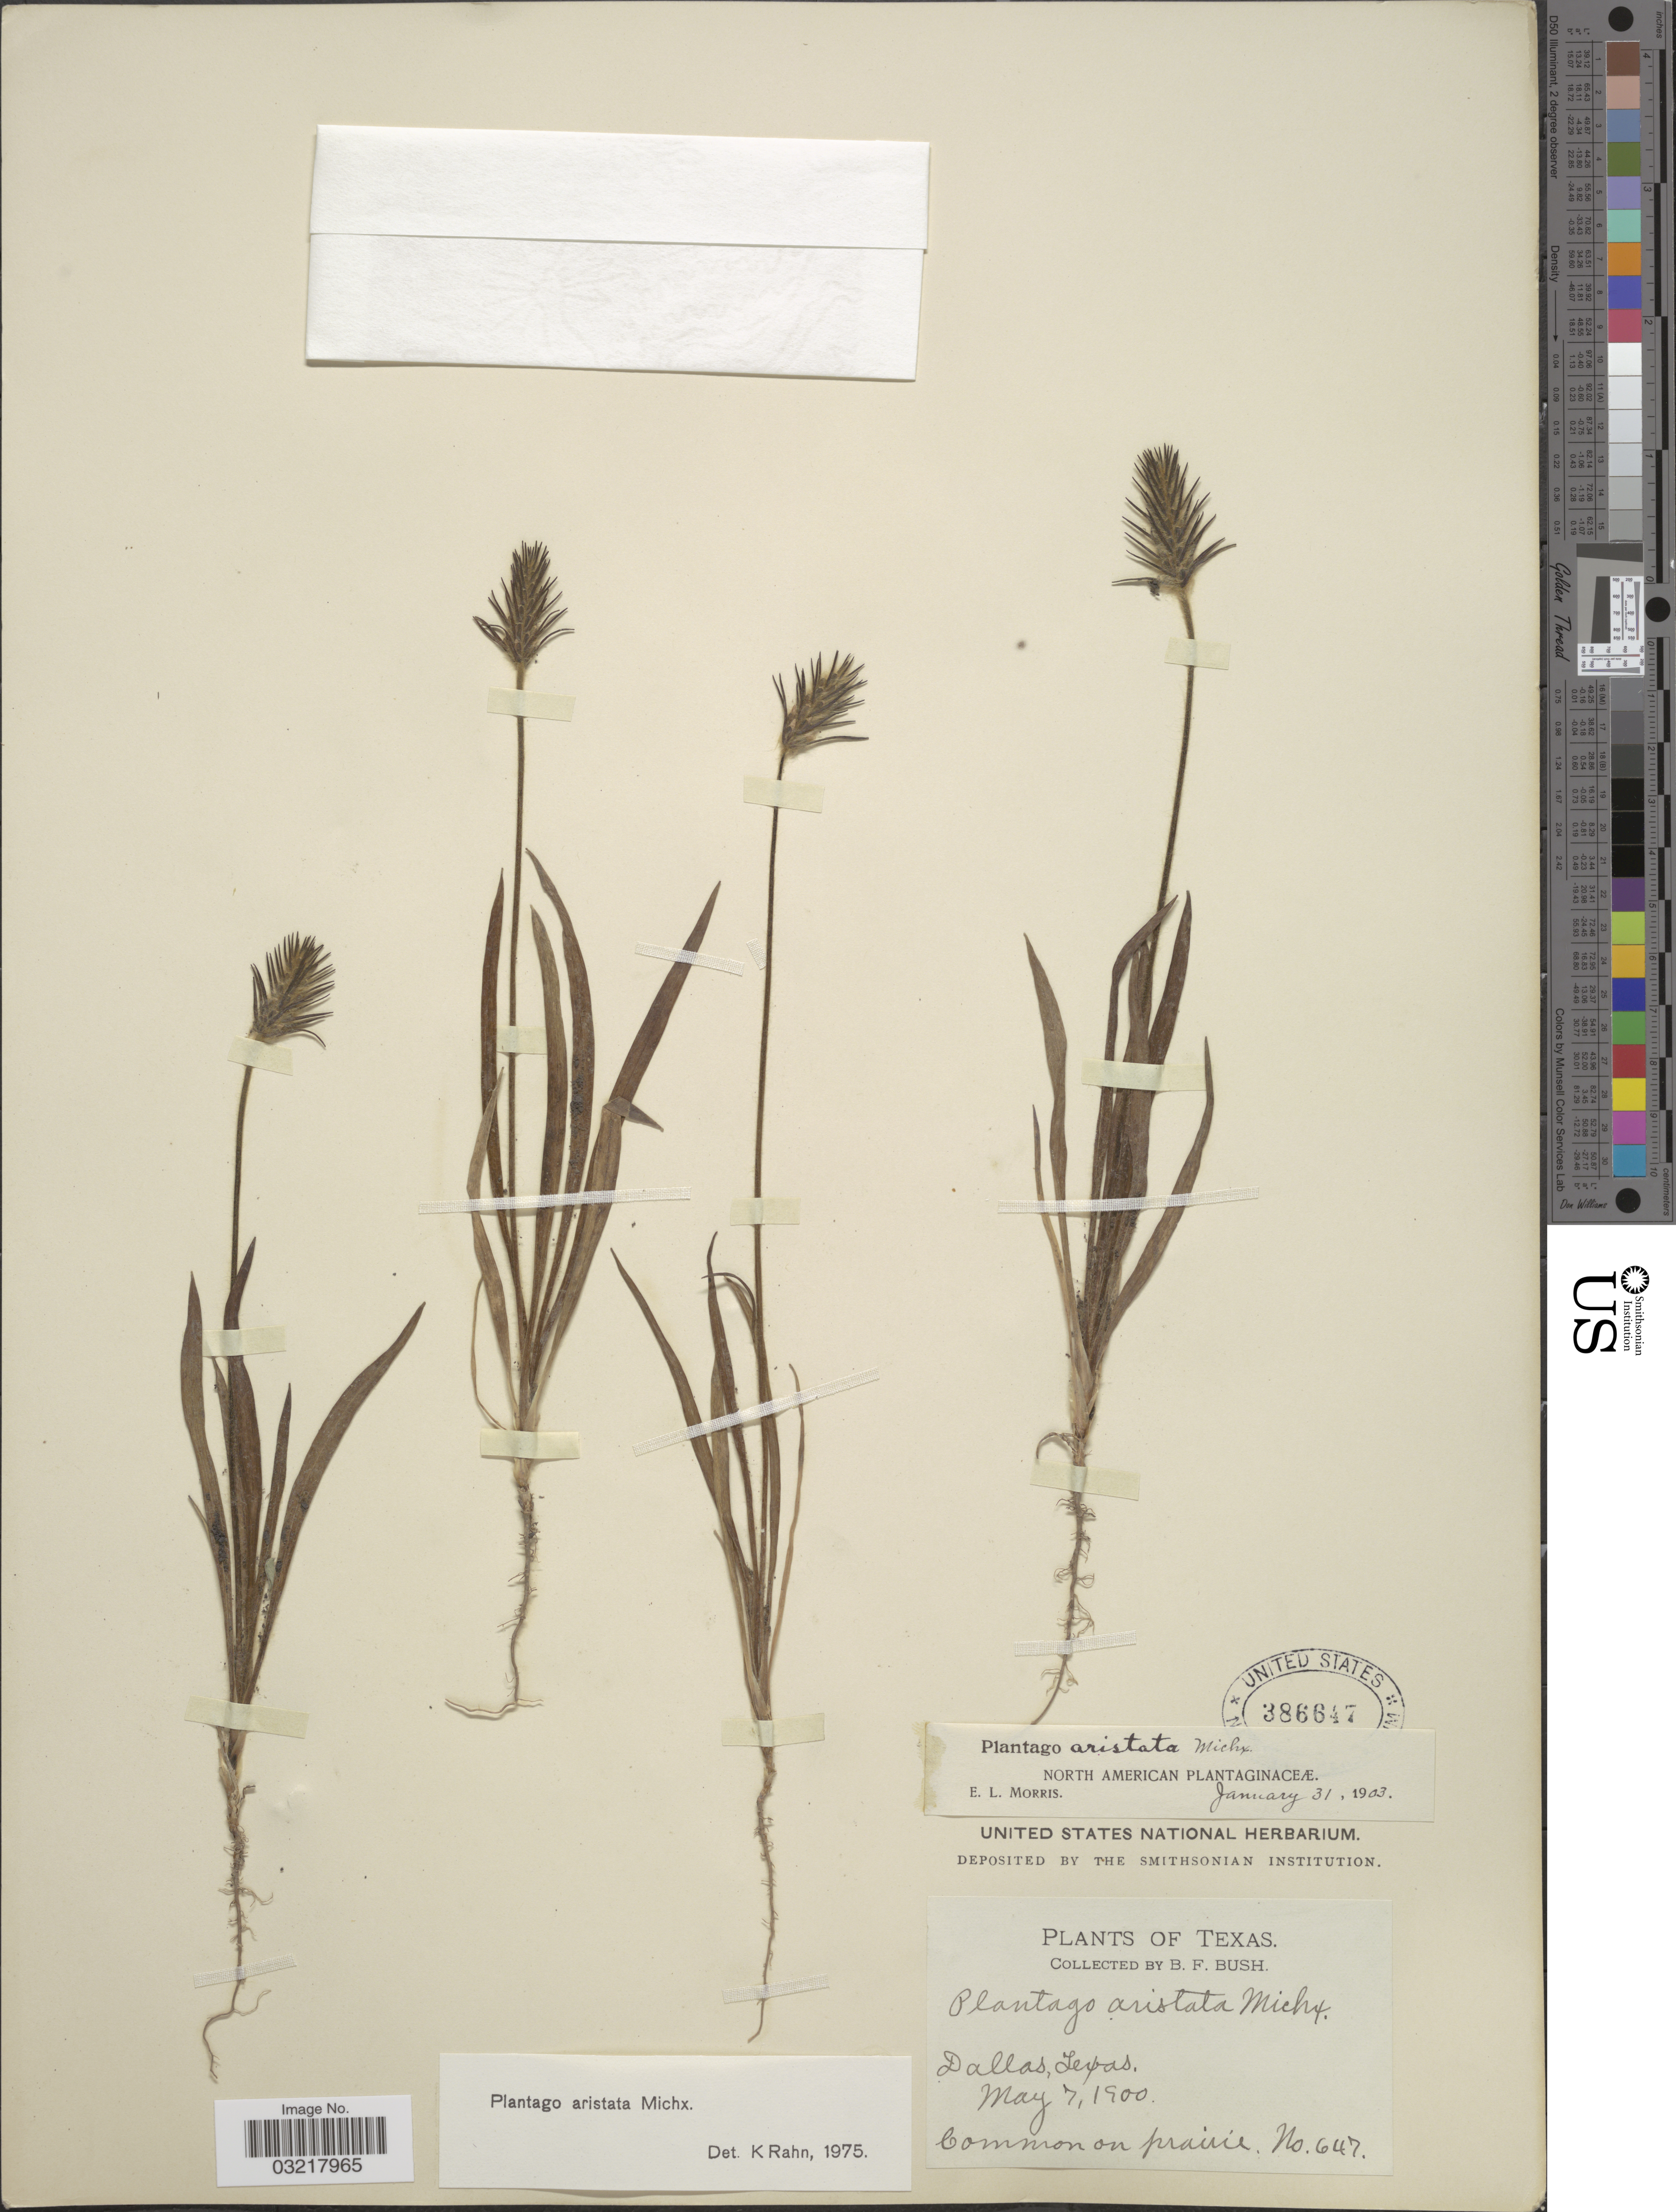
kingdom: Plantae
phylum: Tracheophyta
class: Magnoliopsida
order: Lamiales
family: Plantaginaceae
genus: Plantago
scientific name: Plantago aristata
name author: Michx.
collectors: B. F. Bush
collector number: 647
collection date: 1900-05-07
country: United States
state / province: Texas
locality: Dallas.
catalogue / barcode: US 386647